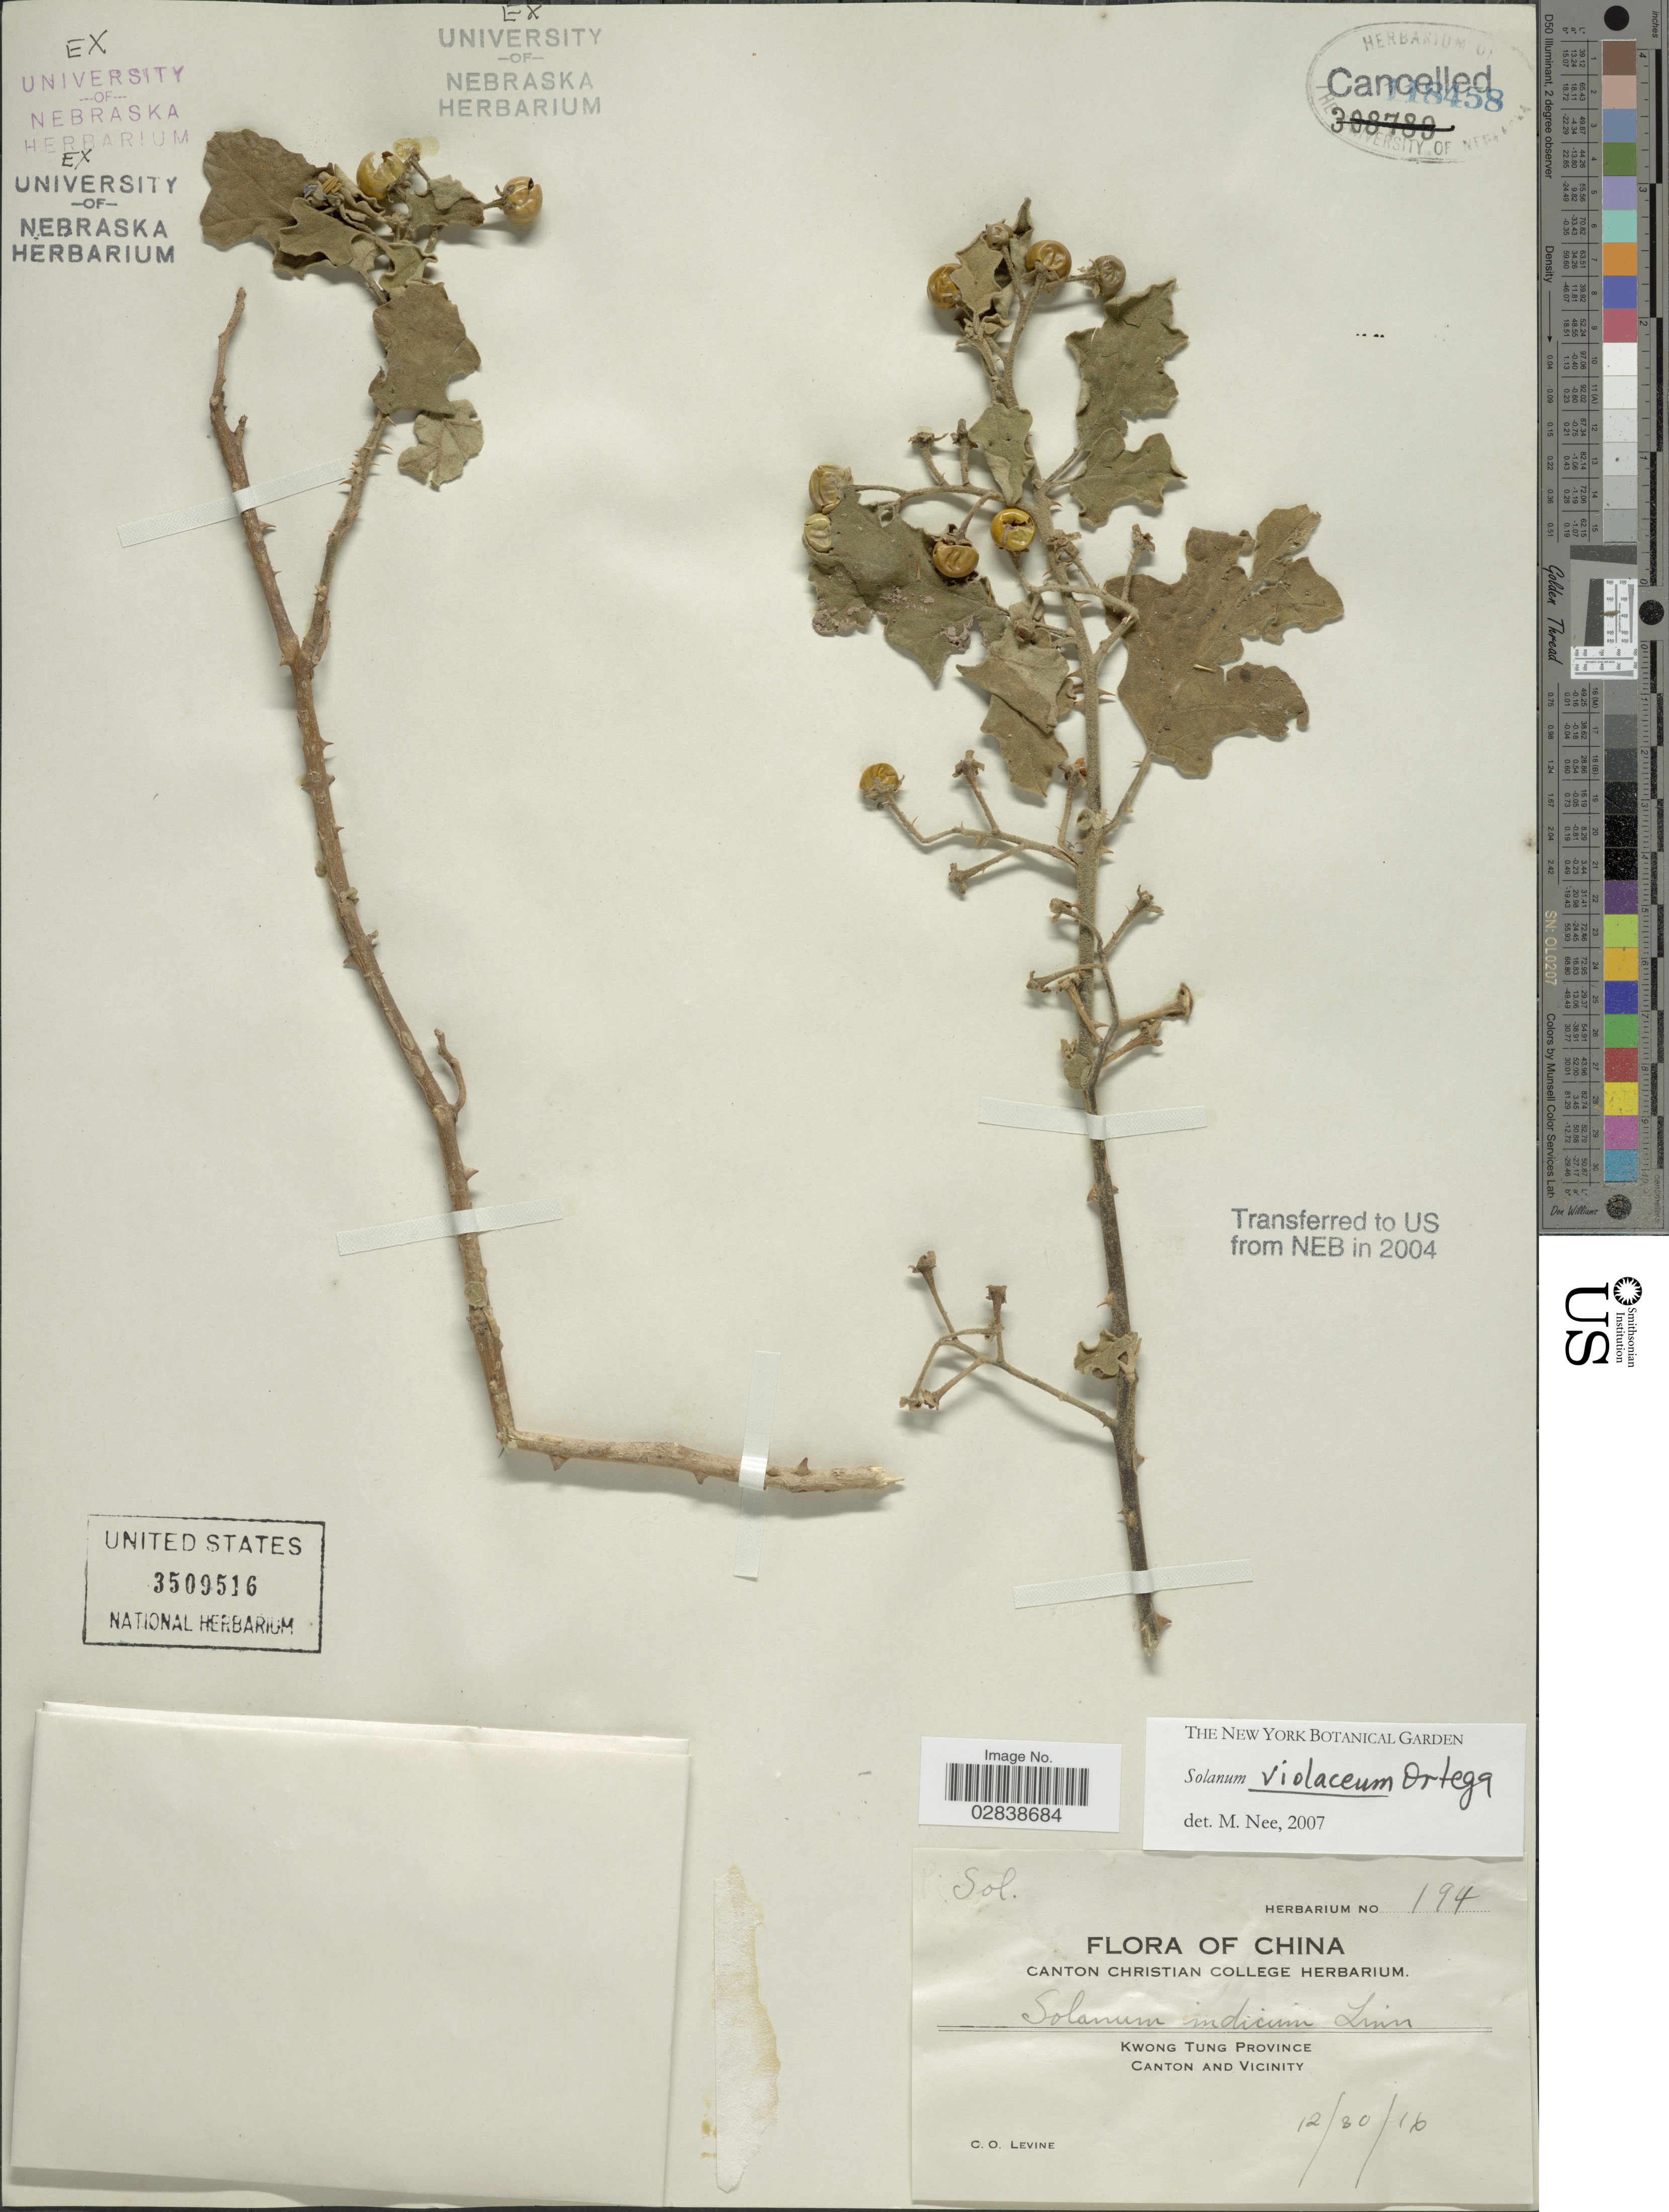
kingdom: Plantae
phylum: Tracheophyta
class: Magnoliopsida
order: Solanales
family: Solanaceae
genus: Solanum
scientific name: Solanum violaceum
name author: Ortega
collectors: C. O. Levine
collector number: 194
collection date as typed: Transcribed d/m/y: 30/12/16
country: China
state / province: Guangdong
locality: Kwong Tung Province, Canton and vicinity.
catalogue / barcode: US 3509516